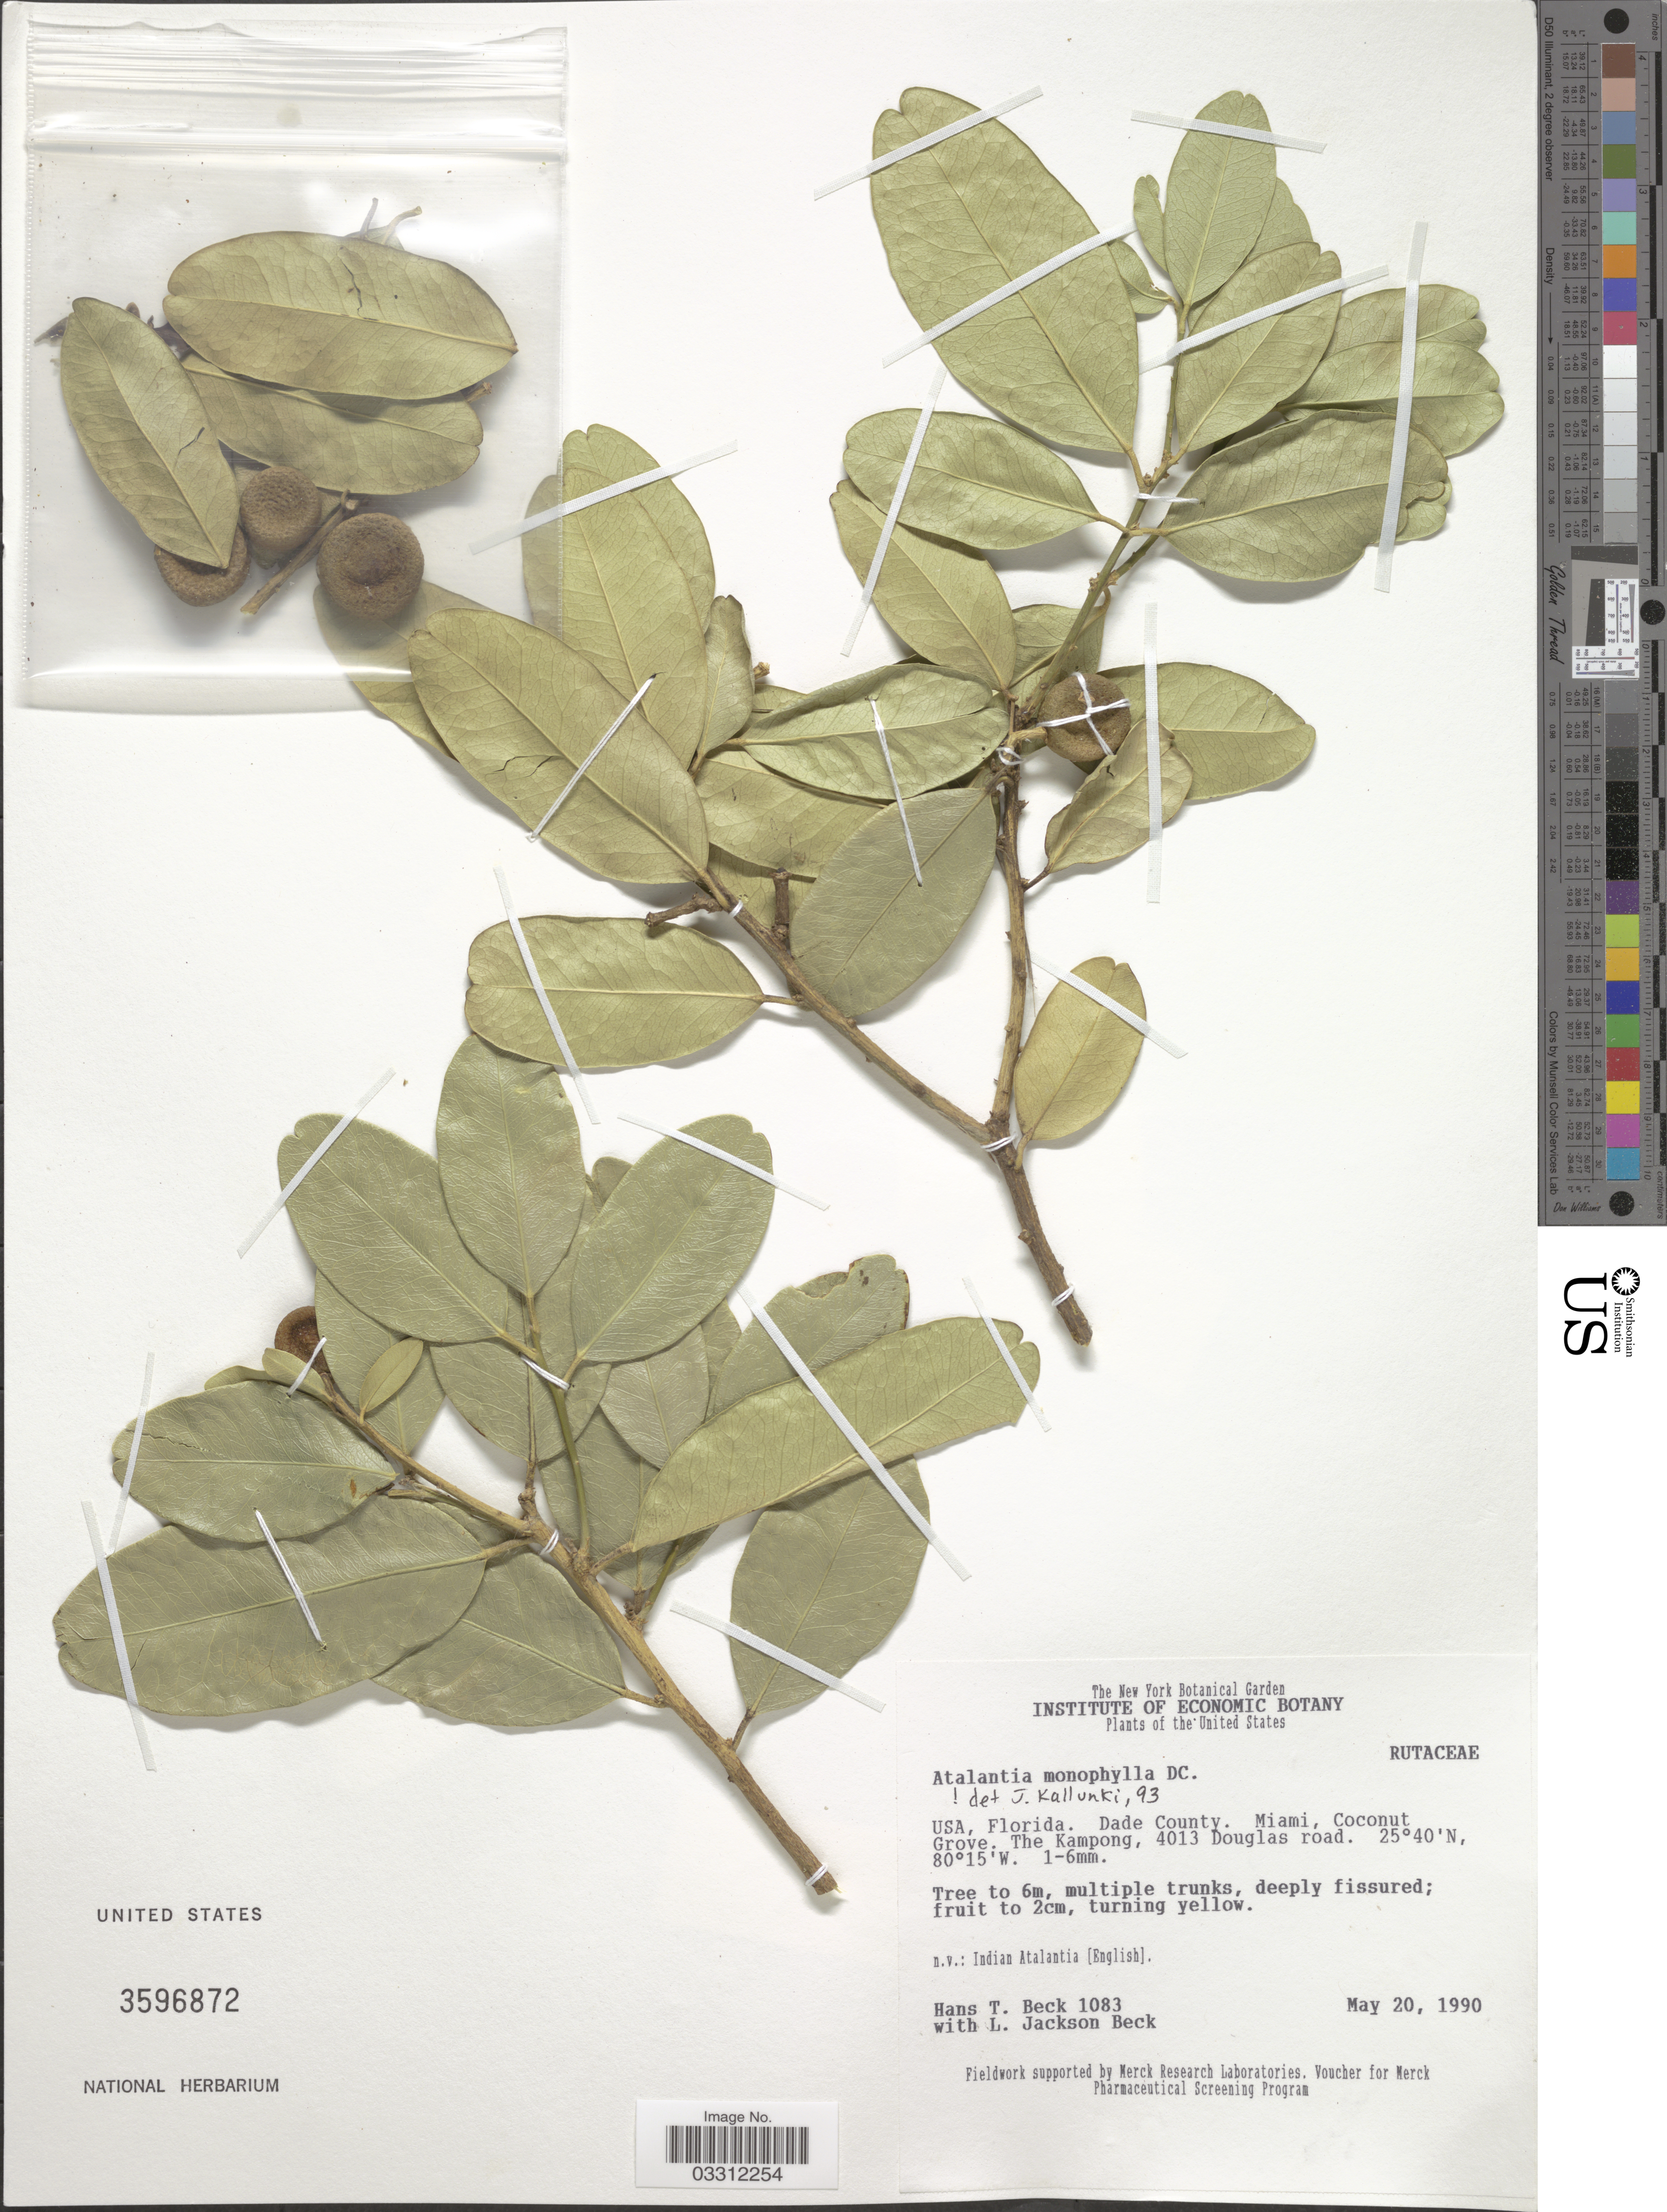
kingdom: Plantae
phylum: Tracheophyta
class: Magnoliopsida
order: Sapindales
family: Rutaceae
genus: Atalantia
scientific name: Atalantia monophylla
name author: (L.) DC.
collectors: H. T. Beck & L. J. Beck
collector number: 1083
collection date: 1990-05-20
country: United States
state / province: Florida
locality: Dade County. Miami, Coconut Grove. The Kampong, 4013 Douglas road.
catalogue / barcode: US 3596872